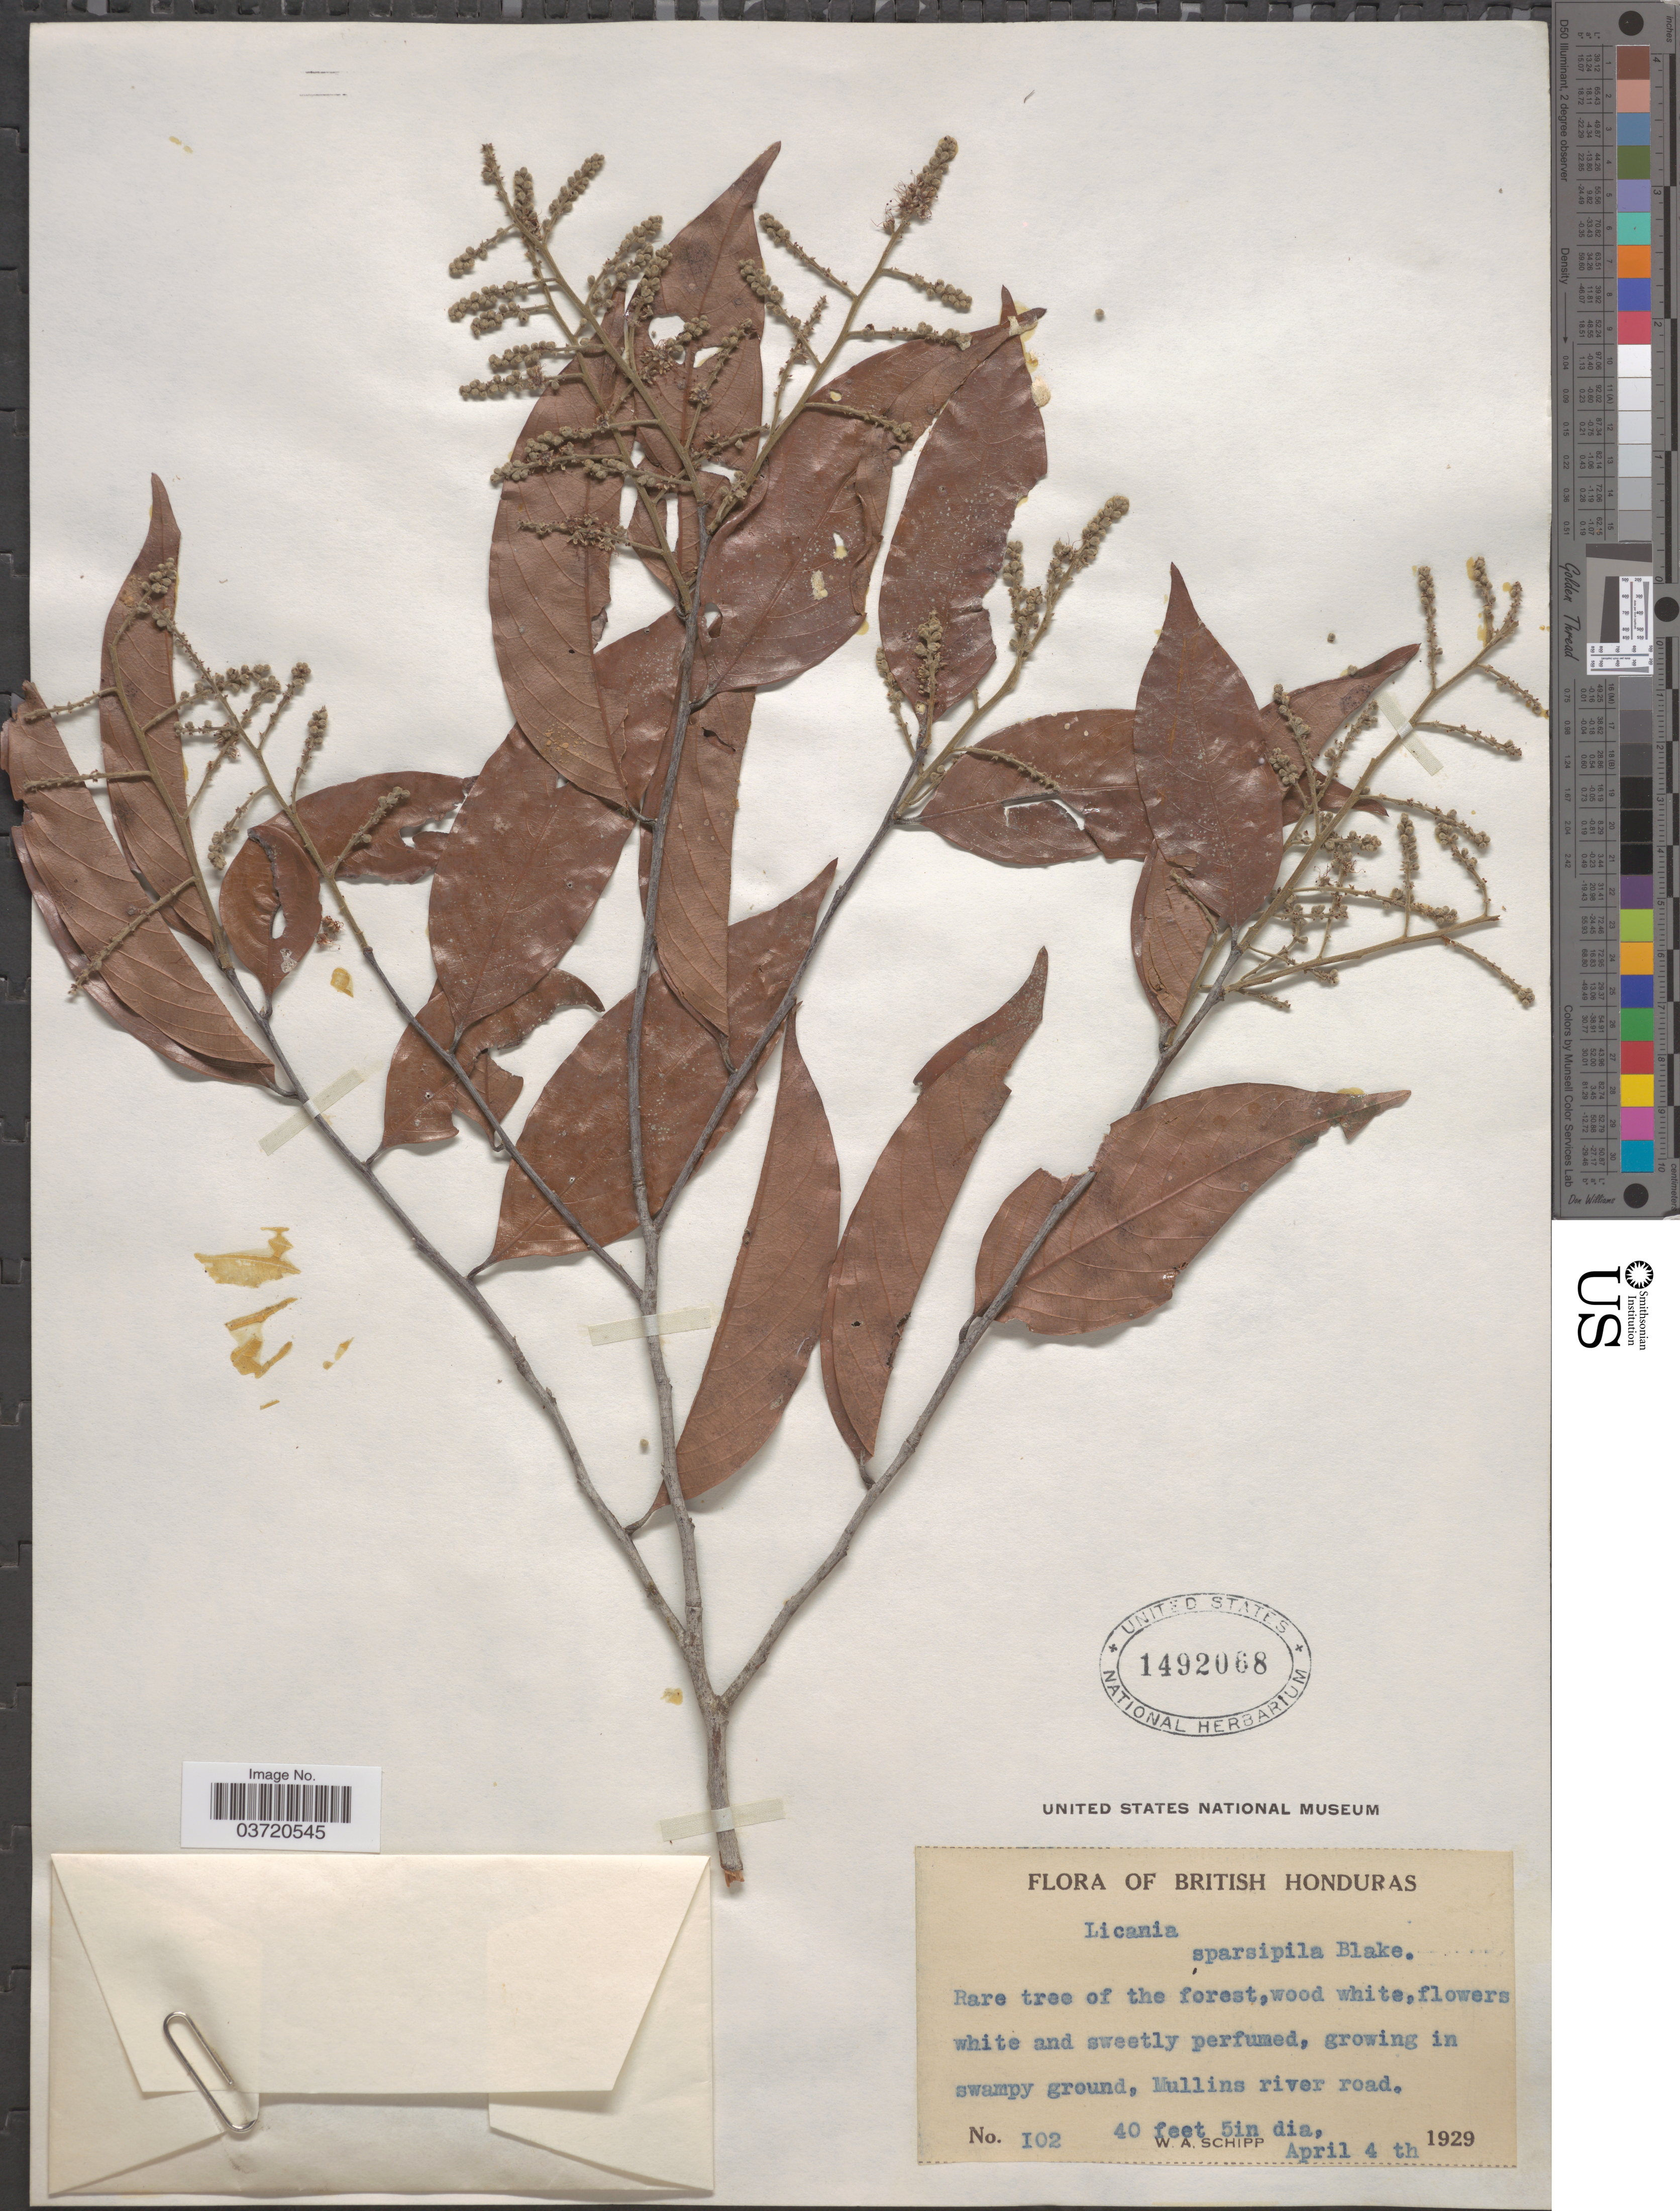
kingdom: Plantae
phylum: Tracheophyta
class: Magnoliopsida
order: Malpighiales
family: Chrysobalanaceae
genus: Leptobalanus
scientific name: Leptobalanus sparsipilis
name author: (S.F. Blake) Sothers & Prance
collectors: W. Schipp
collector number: I02*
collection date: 1929-04-04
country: Belize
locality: British Honduras. Mullins river road.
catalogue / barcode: US 1492068